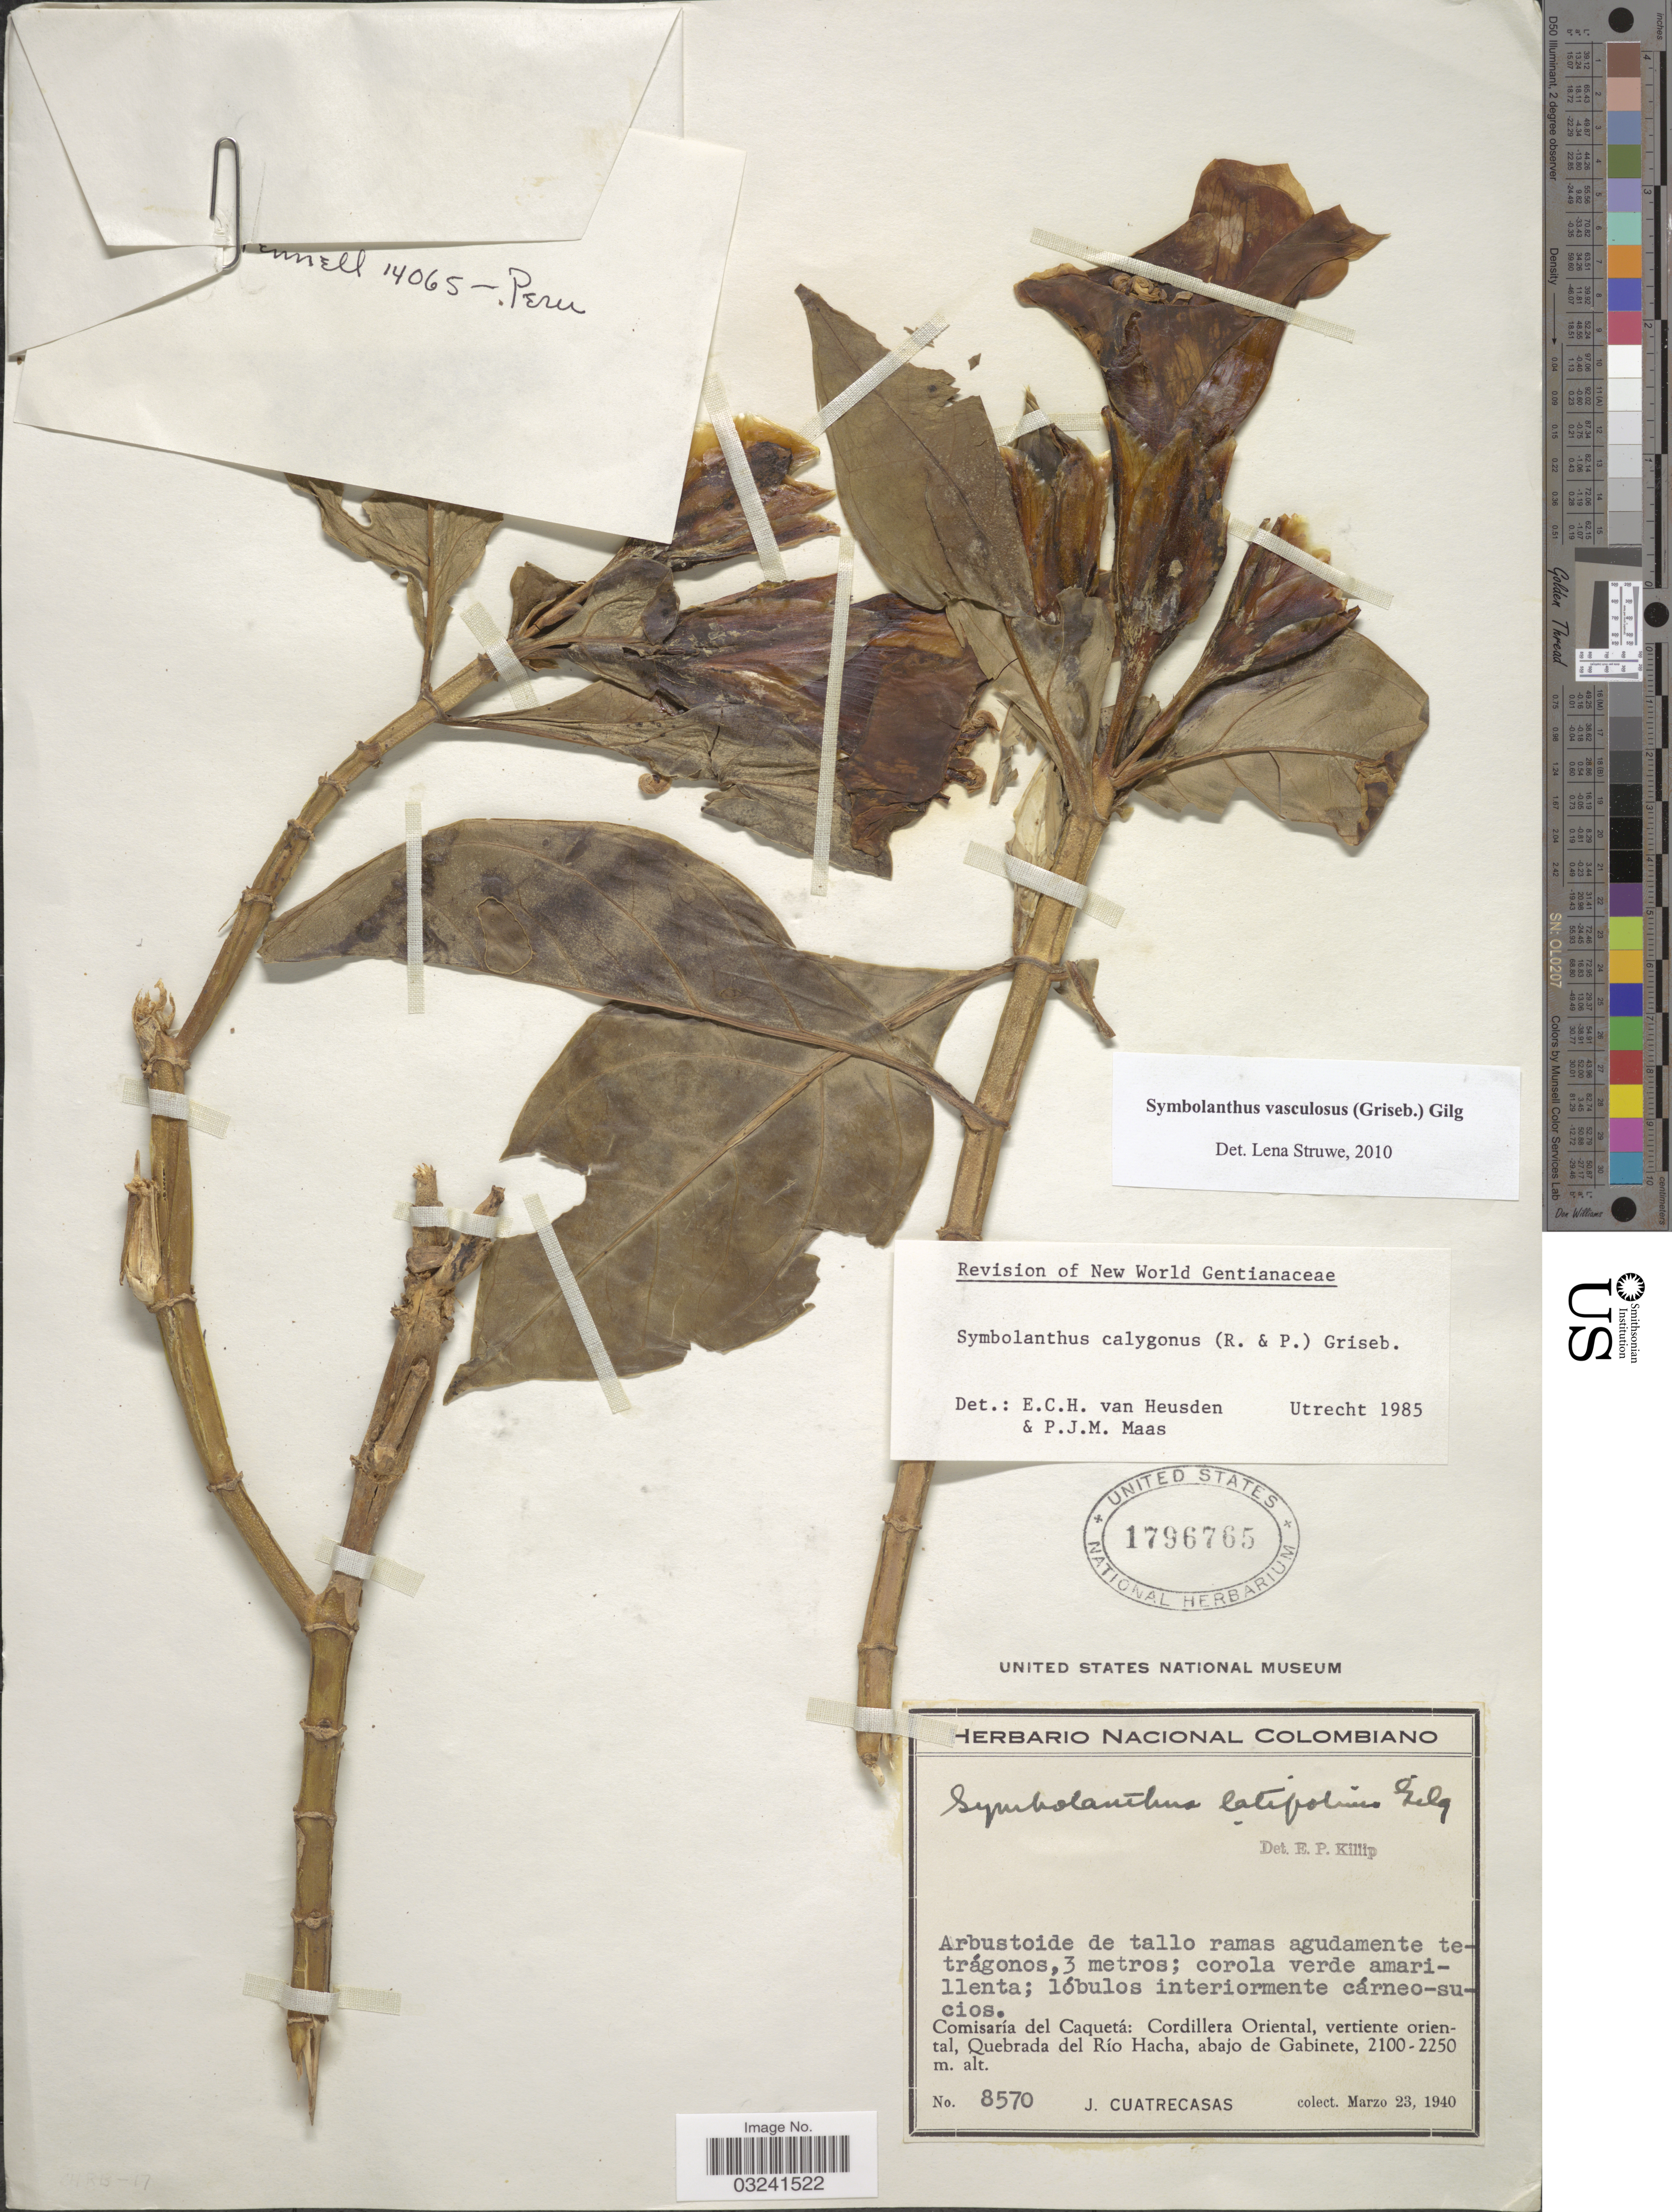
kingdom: Plantae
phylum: Tracheophyta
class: Magnoliopsida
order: Gentianales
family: Gentianaceae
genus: Symbolanthus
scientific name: Symbolanthus vasculosus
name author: (Griseb.) Gilg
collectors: J. Cuatrecasas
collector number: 8570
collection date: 1940-03-23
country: Colombia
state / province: Caquetá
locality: Comisaría del Caquetá: Cordillera Oriental, vertiente oriental, Quebrada del Río Hacha, abajo de Gabinete.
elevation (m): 2100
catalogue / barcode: US 1796765